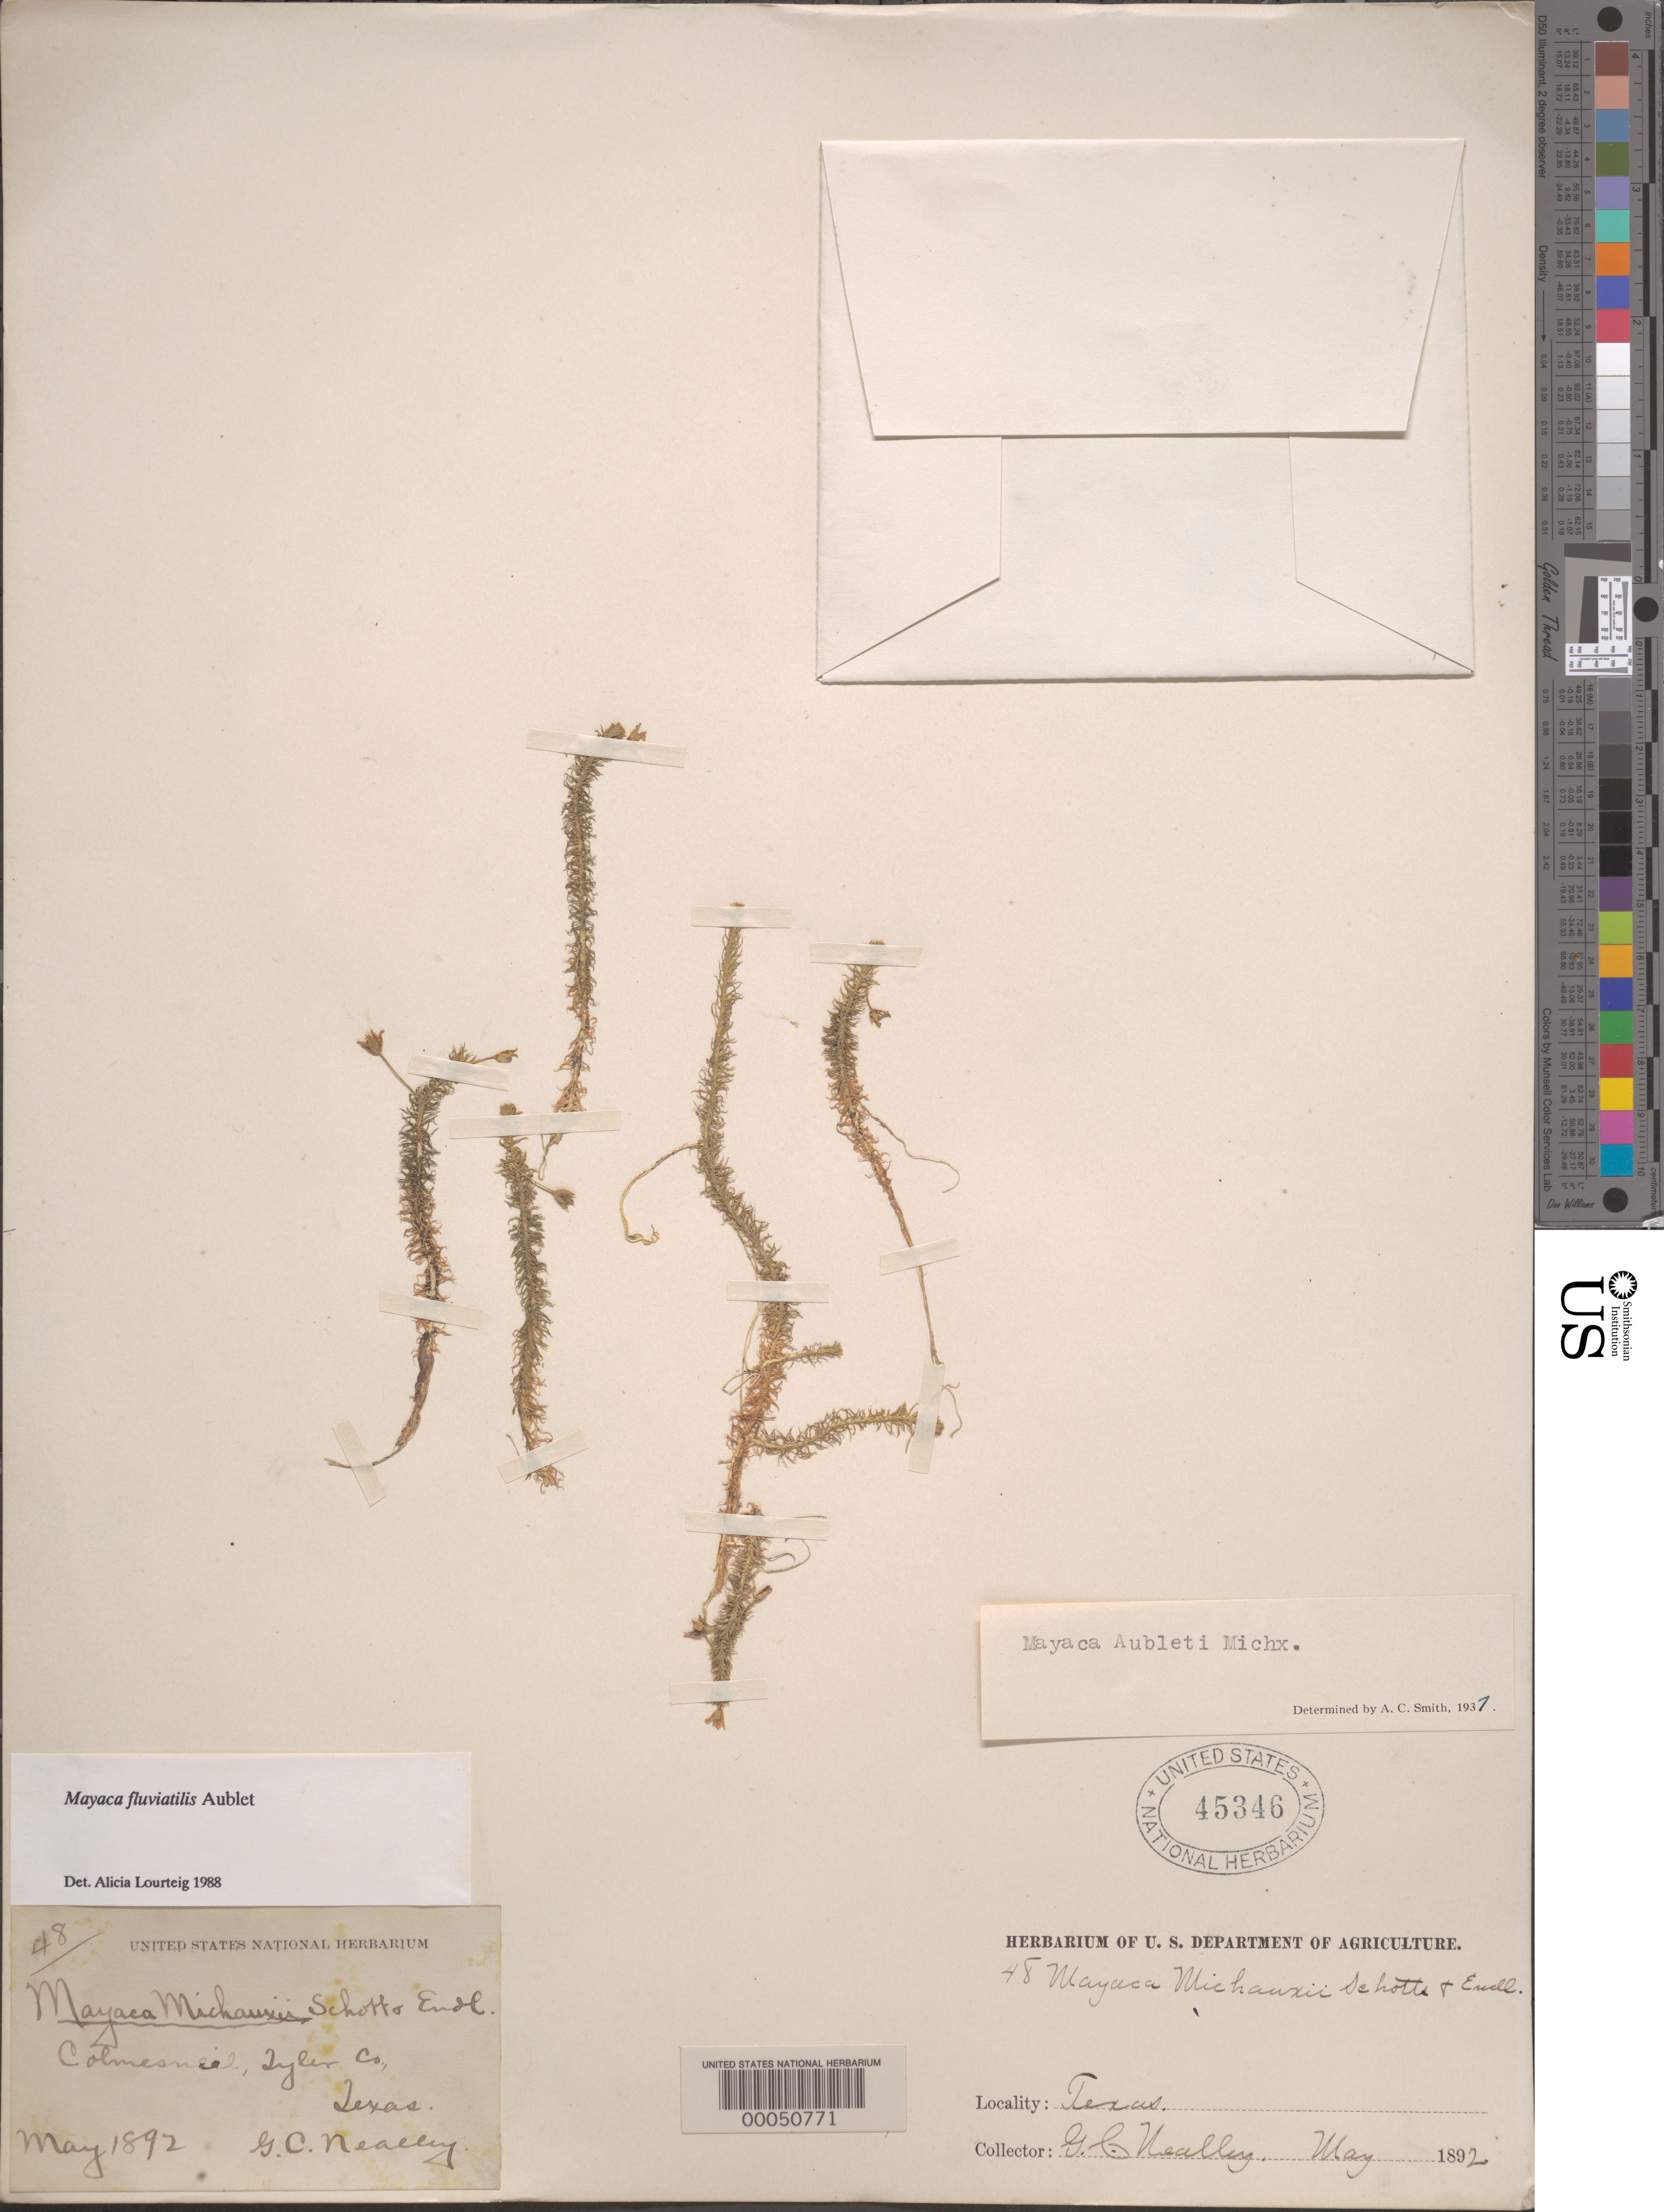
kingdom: Plantae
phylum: Tracheophyta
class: Liliopsida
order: Poales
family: Mayacaceae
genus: Mayaca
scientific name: Mayaca fluviatilis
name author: Aubl.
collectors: G. C. Nealley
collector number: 48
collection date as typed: May 1892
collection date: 1892-05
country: United States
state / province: Texas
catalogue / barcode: US 45346